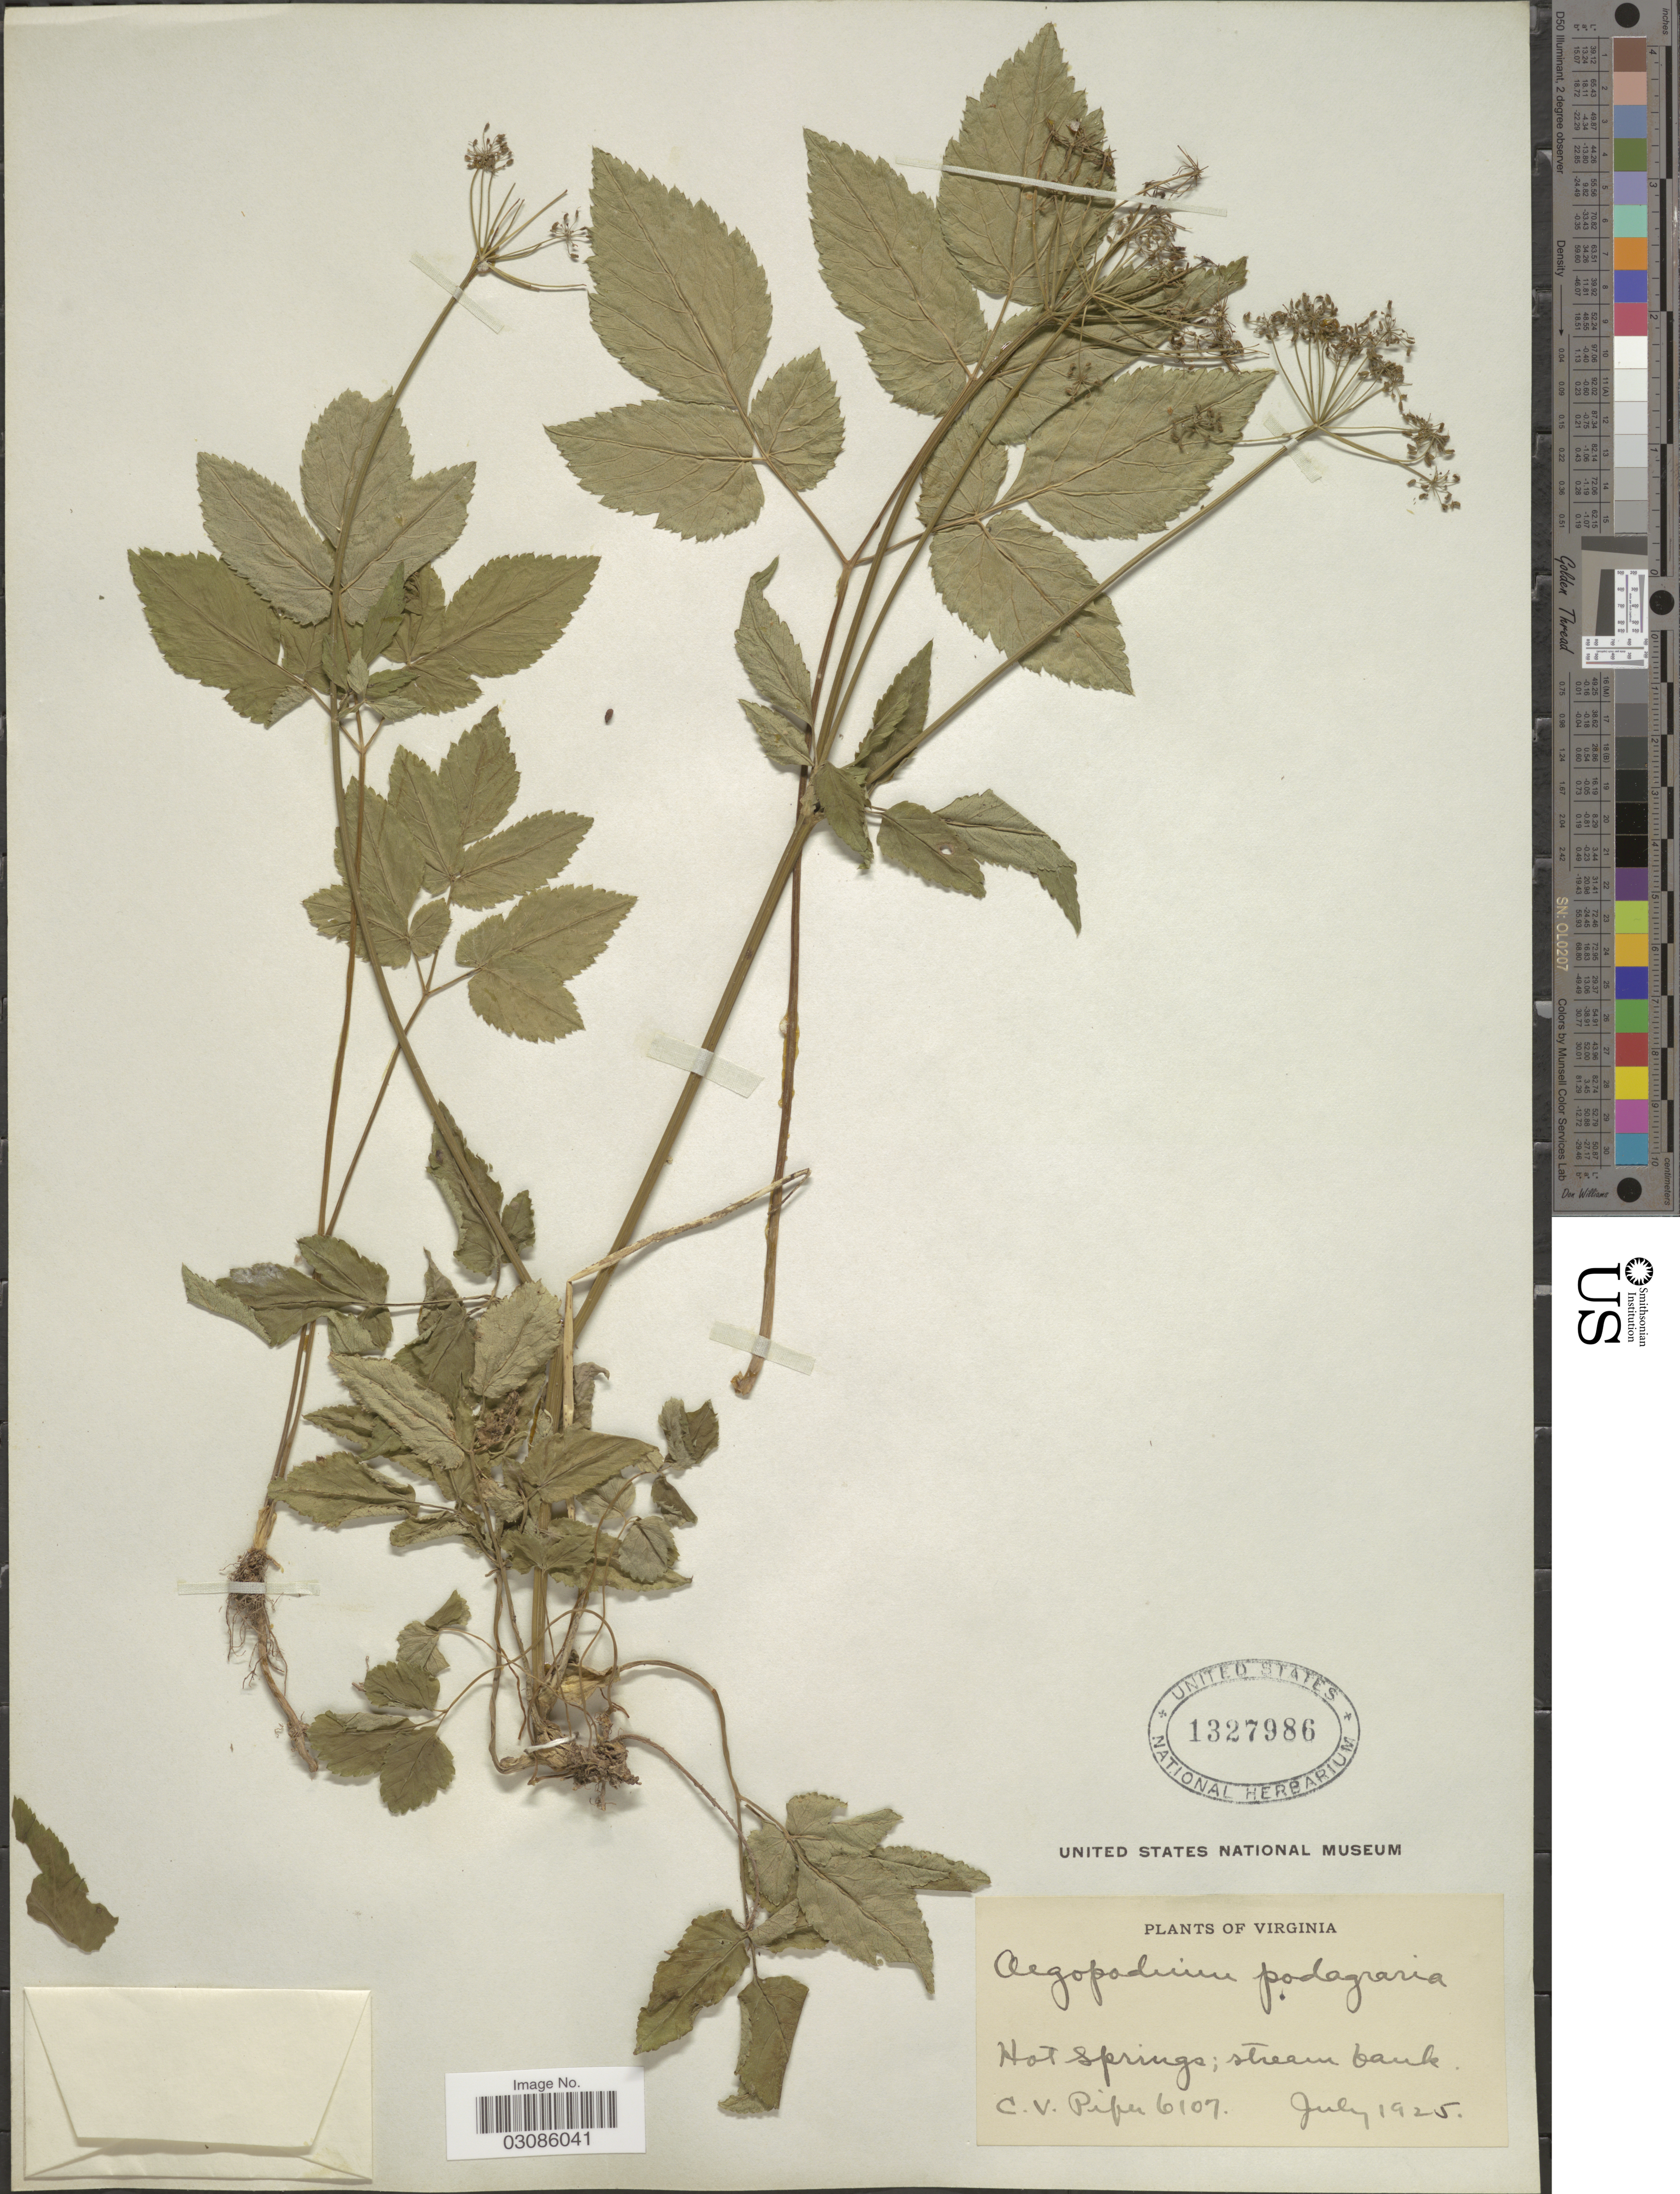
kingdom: Plantae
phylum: Tracheophyta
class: Magnoliopsida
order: Apiales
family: Apiaceae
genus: Aegopodium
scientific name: Aegopodium podagraria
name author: L.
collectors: C. V. Piper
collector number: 6107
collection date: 1925-07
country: United States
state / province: Virginia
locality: Hot Springs; stream bank.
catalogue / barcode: US 1327986